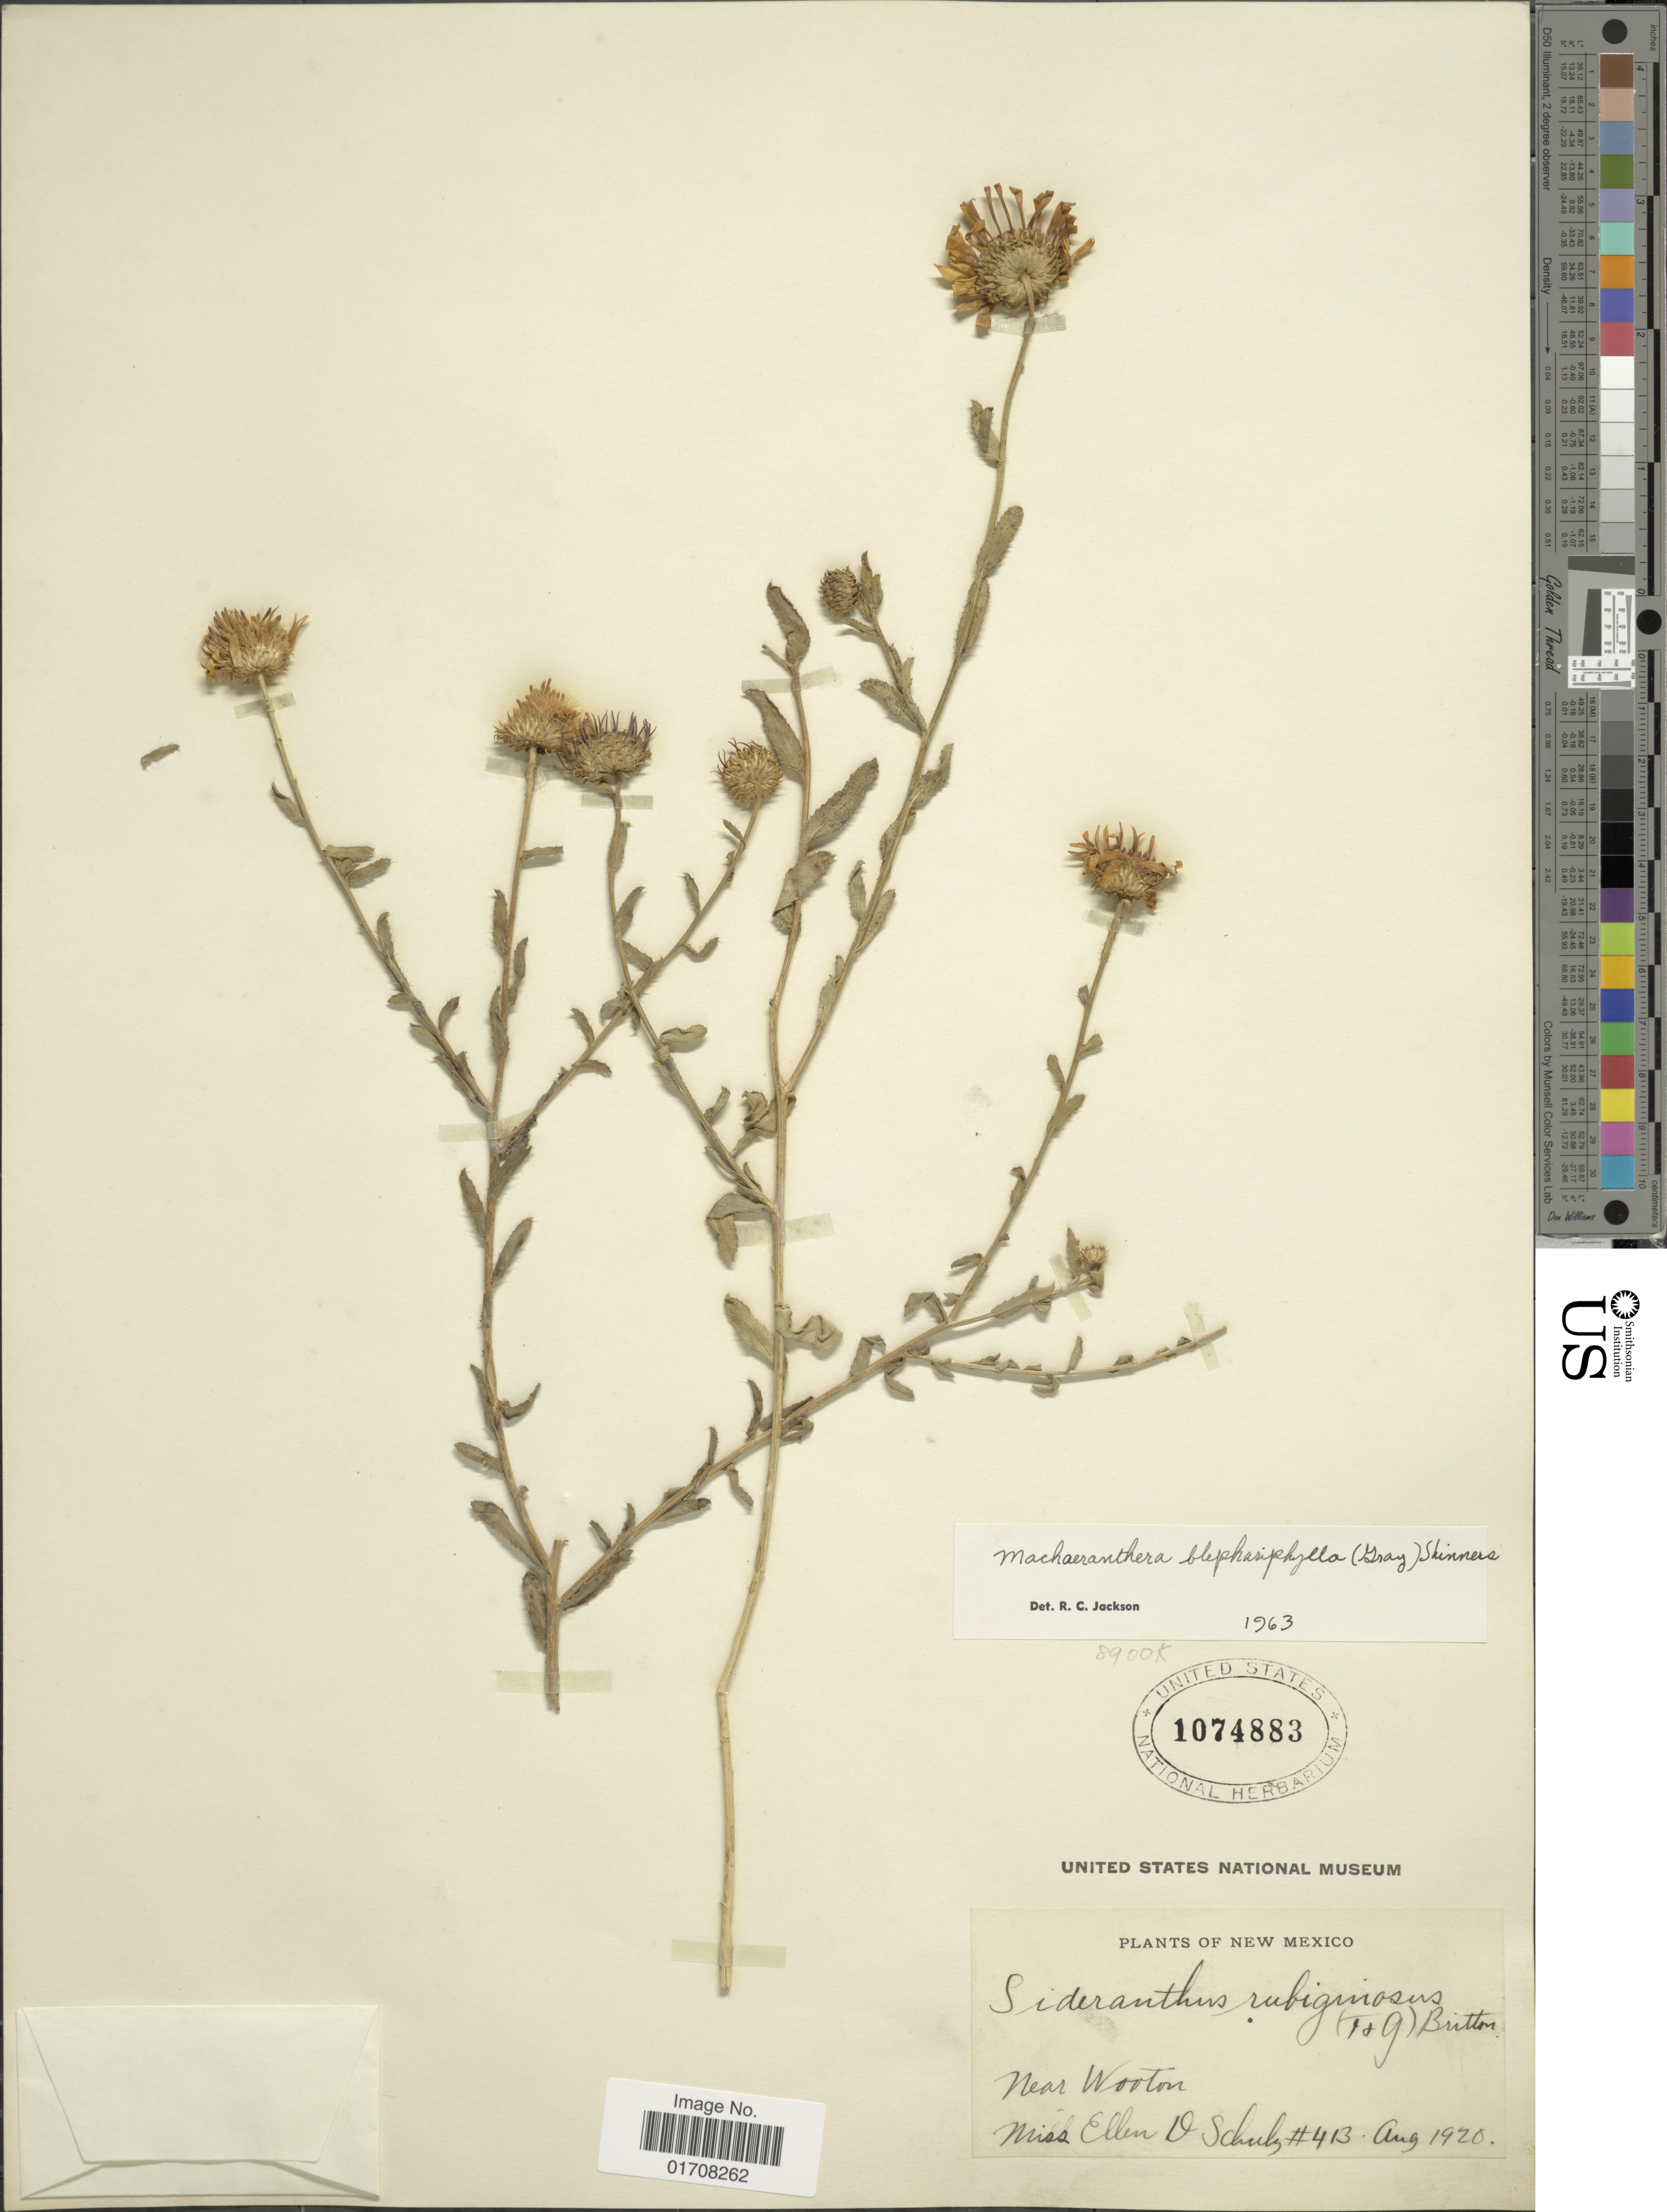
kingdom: Plantae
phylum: Tracheophyta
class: Magnoliopsida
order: Asterales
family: Asteraceae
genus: Machaeranthera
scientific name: Machaeranthera blephariphylla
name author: (A. Gray) Shinners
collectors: E. D. Schulz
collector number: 413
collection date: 1920-08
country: United States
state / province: New Mexico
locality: Near Wooton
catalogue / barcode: US 1074883